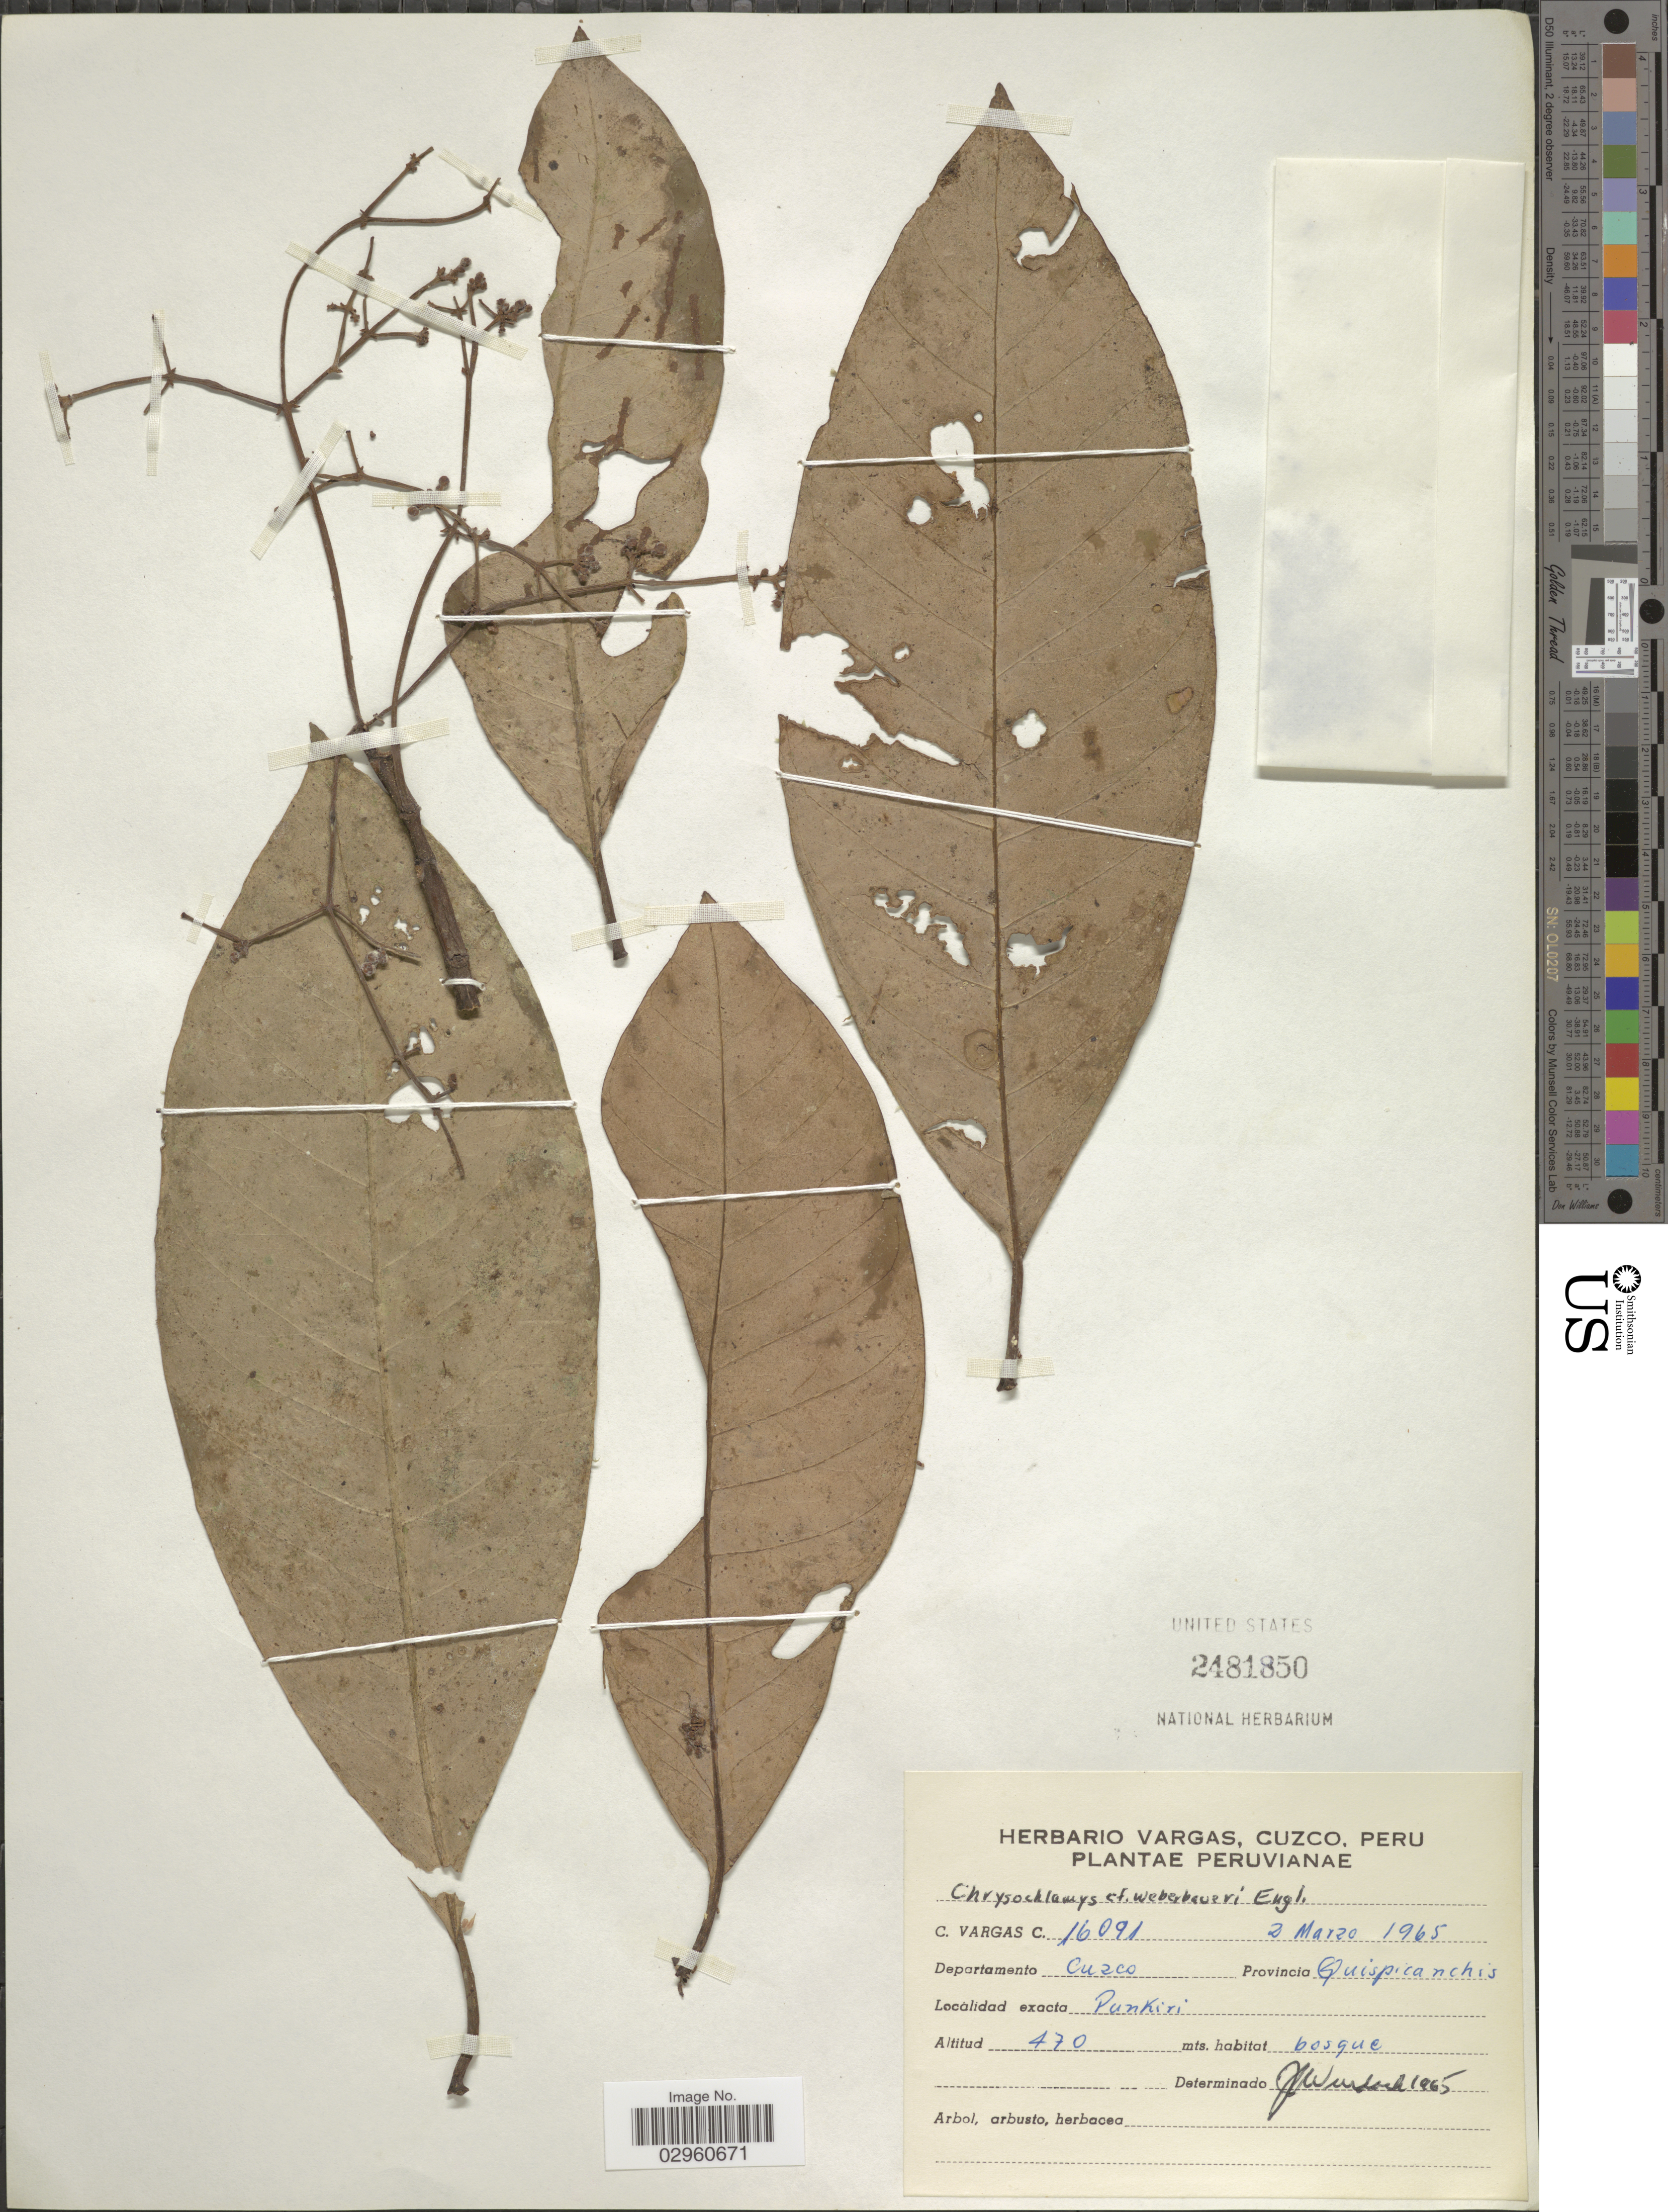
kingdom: Plantae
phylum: Tracheophyta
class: Magnoliopsida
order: Malpighiales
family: Clusiaceae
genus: Chrysochlamys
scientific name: Chrysochlamys weberbaueri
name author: Engl.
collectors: C. Vargas Calderón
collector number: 16091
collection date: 1965-03-02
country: Peru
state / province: Cusco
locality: Departamento Cuzco. Provincia Quispicanchis. Punkiri.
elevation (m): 470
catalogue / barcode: US 2481850